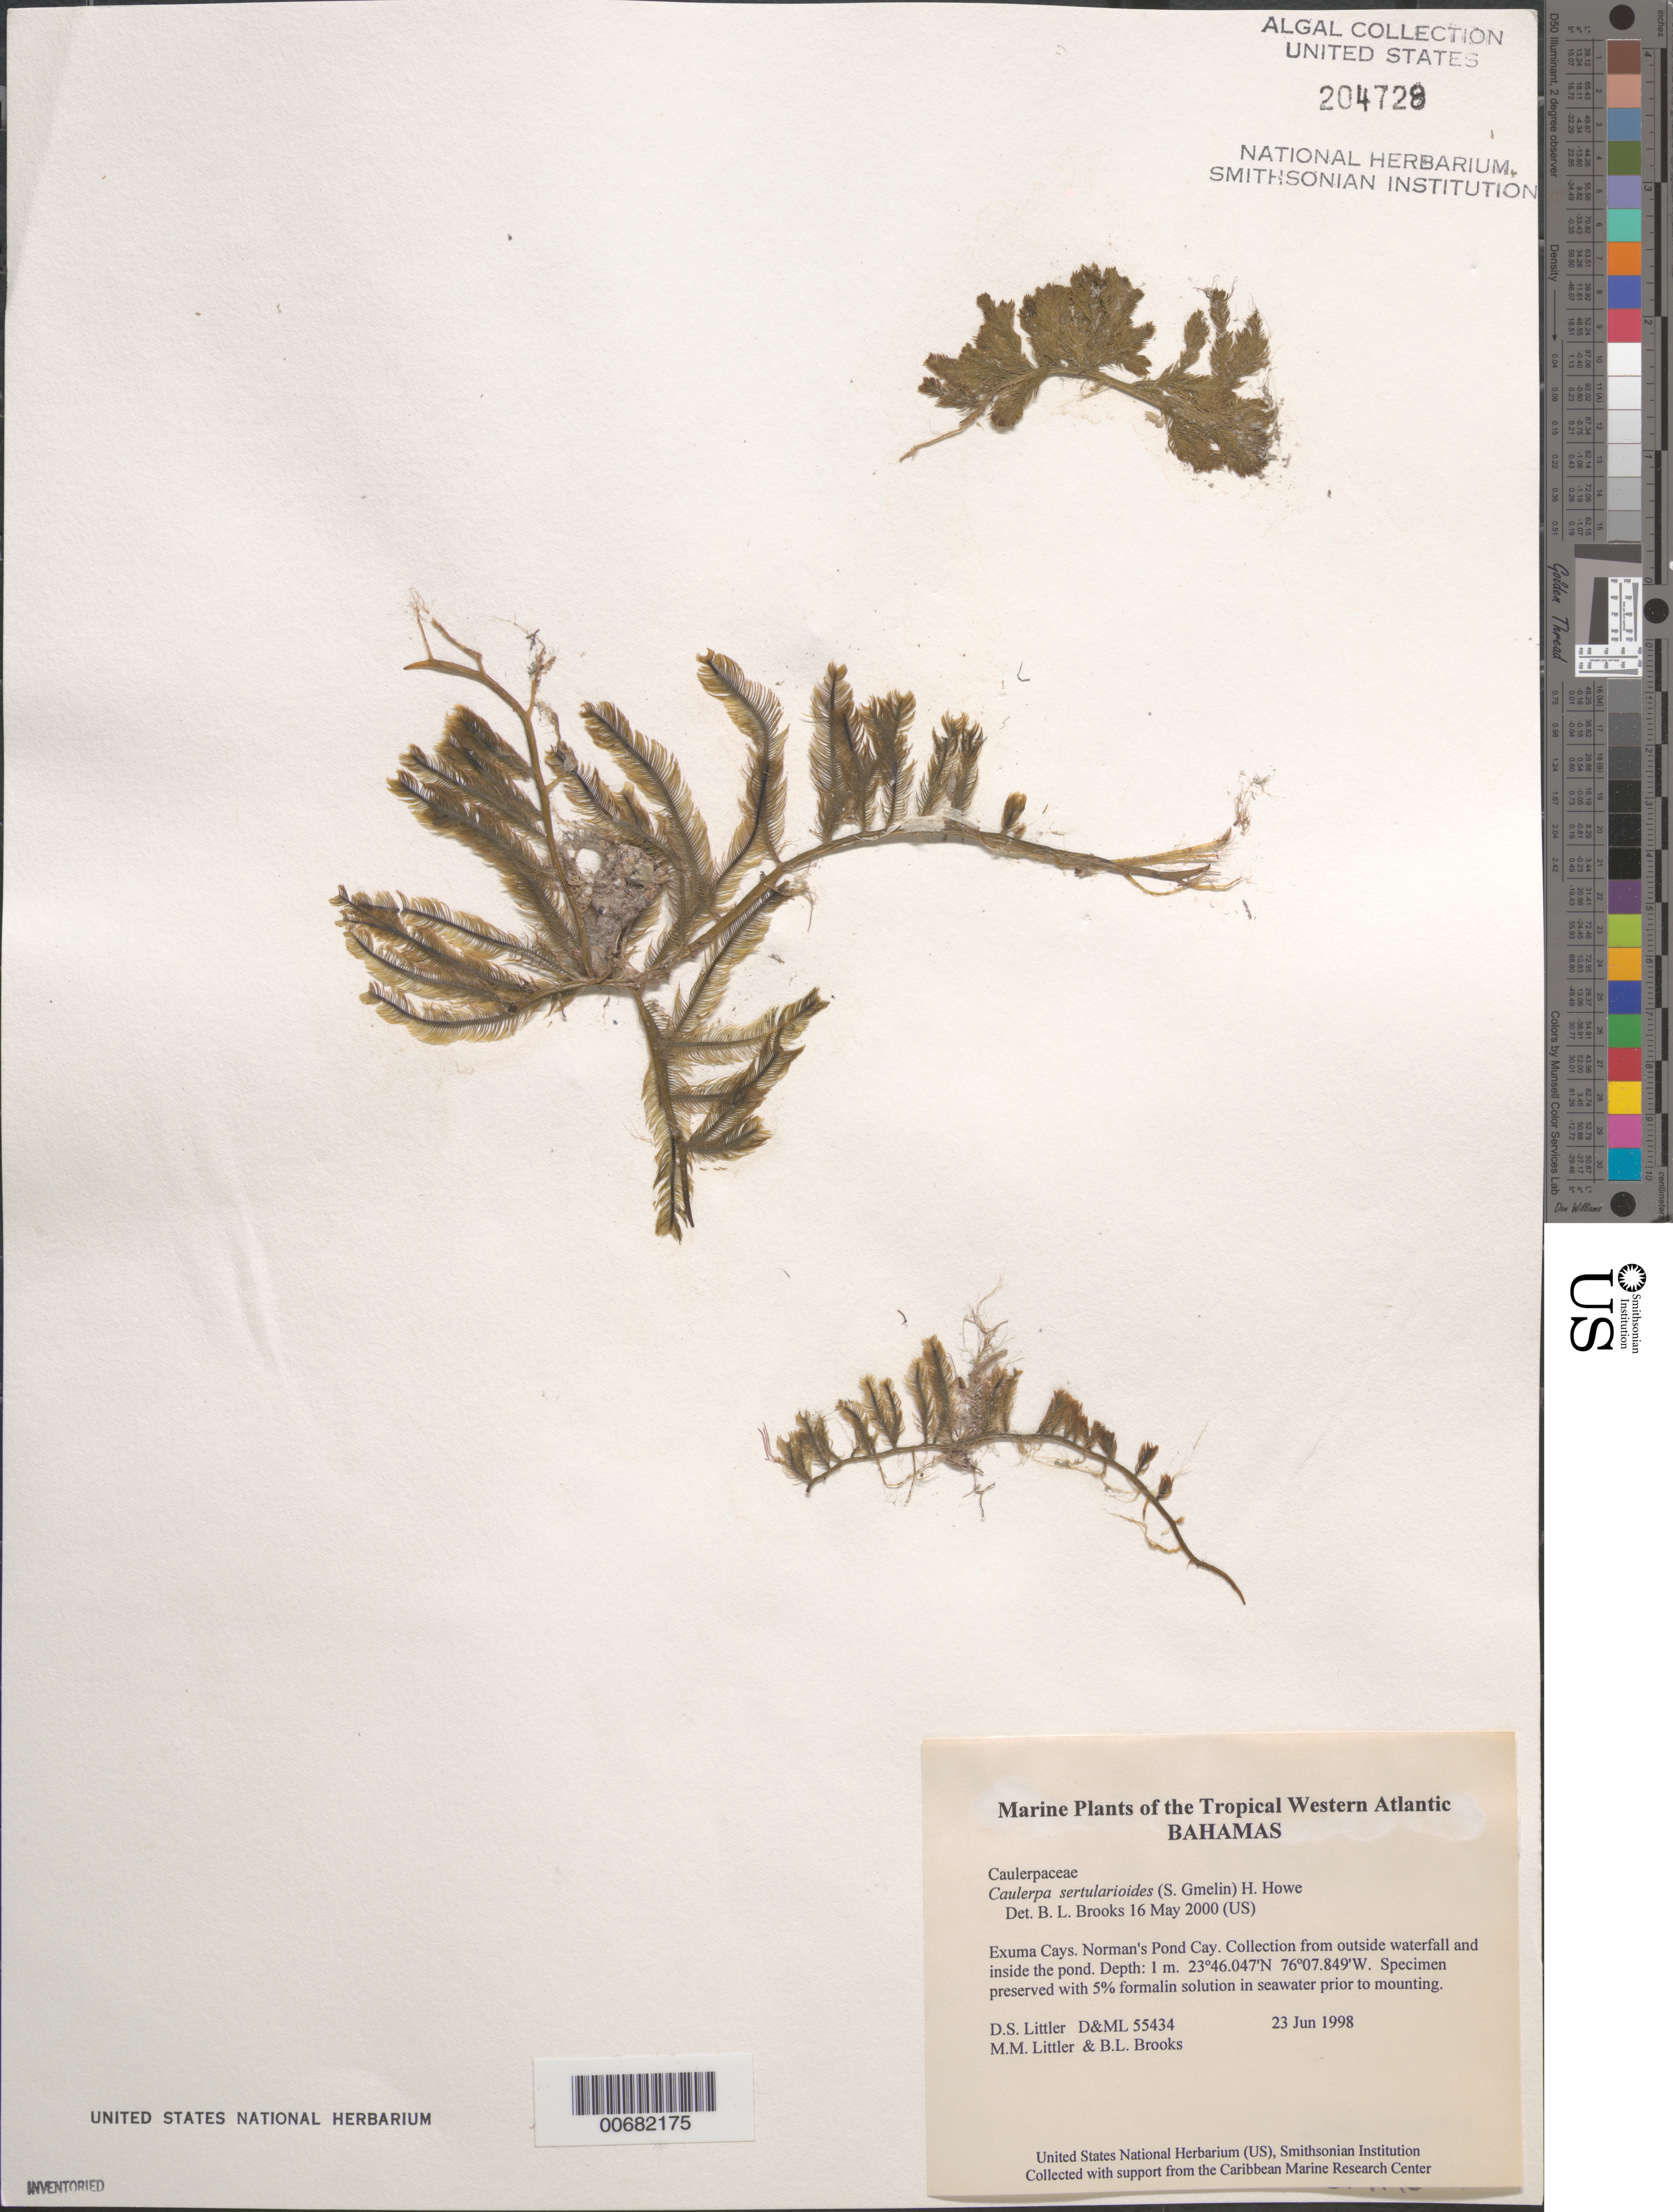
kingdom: Plantae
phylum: Chlorophyta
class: Ulvophyceae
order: Bryopsidales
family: Caulerpaceae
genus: Caulerpa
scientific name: Caulerpa sertularioides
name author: (S.G. Gmel.) M. Howe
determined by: Brooks, B. L., (BOT), Smithsonian Institution - National Museum of Natural History (UNITED STATES)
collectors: D. S. Littler, M. M. Littler & B. Brooks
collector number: D&ML 55434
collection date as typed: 23 Jun 1998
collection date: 1998-06-23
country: Bahamas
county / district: Exuma District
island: Norman's Pond Cay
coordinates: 23 46.047' N, 76 07.849' W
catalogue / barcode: US 204728